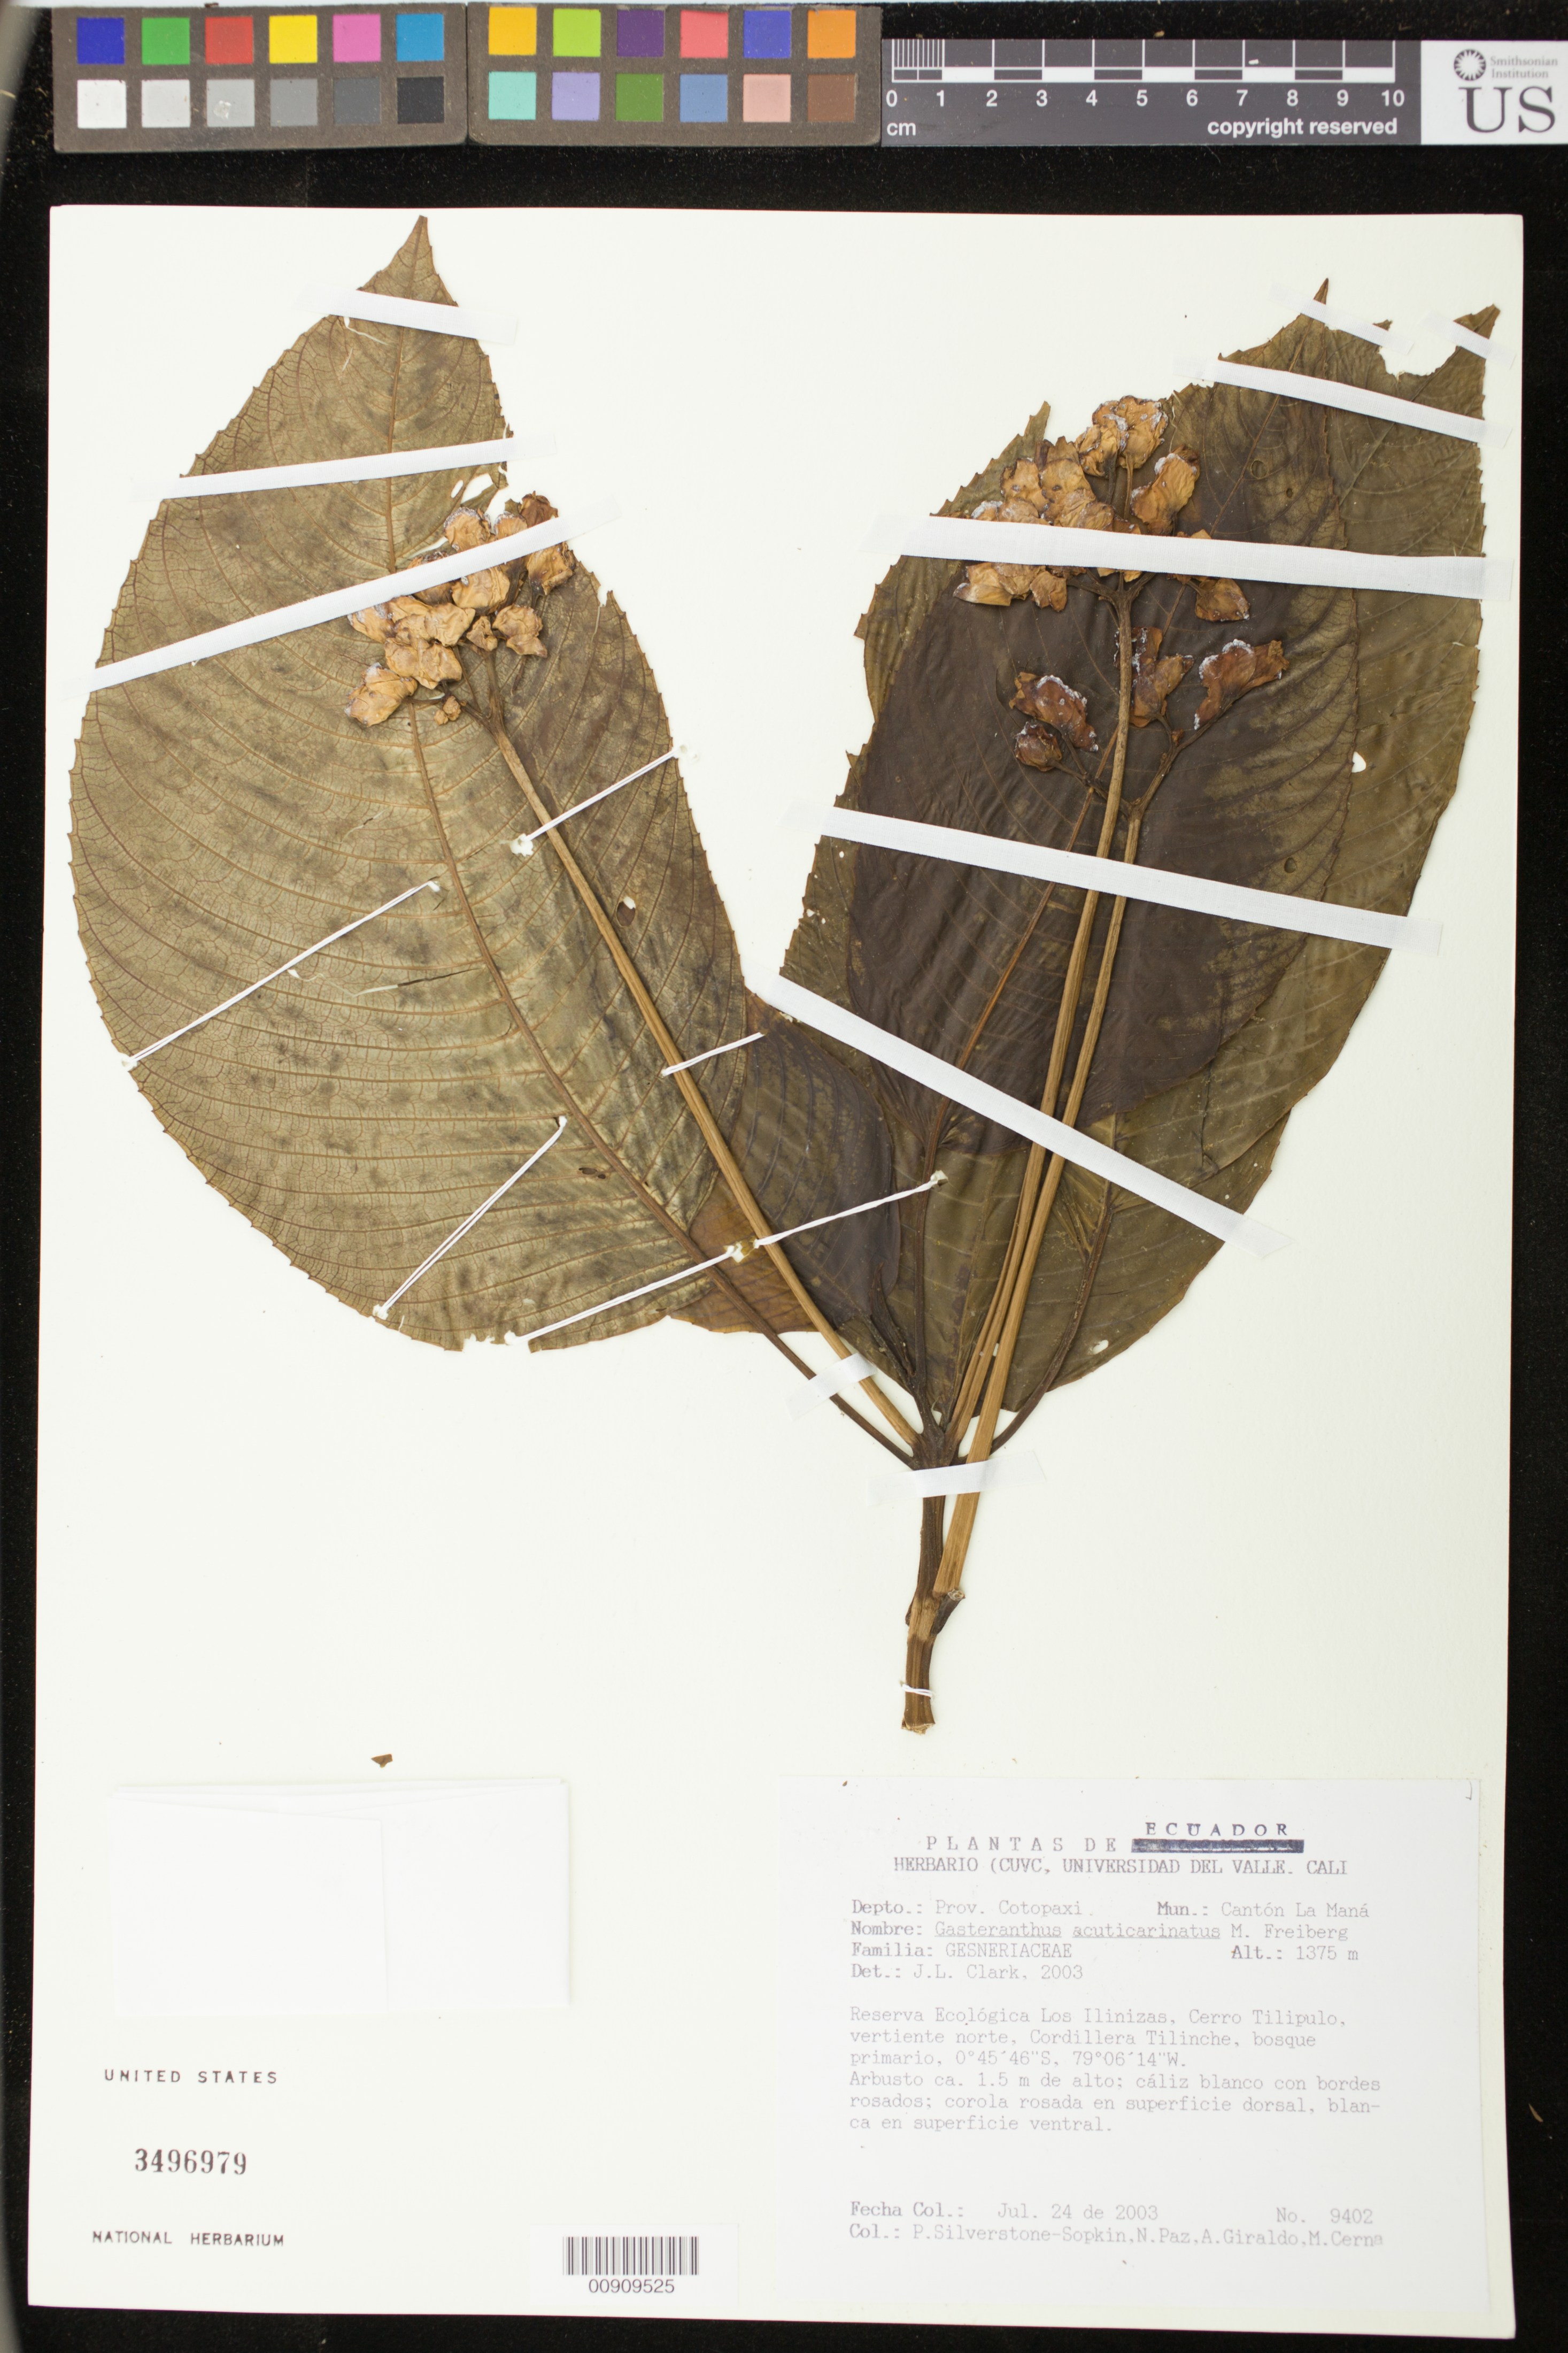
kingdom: Plantae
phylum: Tracheophyta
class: Magnoliopsida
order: Lamiales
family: Gesneriaceae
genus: Gasteranthus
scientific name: Gasteranthus acuticarinatus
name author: M. Freiberg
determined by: Clark, J. L., (SEL), The Marie Selby Botanical Garden (UNITED STATES)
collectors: P. A. Silverstone-Sopkin, N. Paz, A. Giraldo & M. Cerna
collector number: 9402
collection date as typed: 24 Jul 2003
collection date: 2003-07-24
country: Ecuador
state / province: Cotopaxi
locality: Cantón La Manó. Reserva Ecológica Los Ilinizas, Cerro Tilipulo, vertiente norte, Cordillera Tilinche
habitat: Bosque primario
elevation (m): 1375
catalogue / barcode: US 3496979